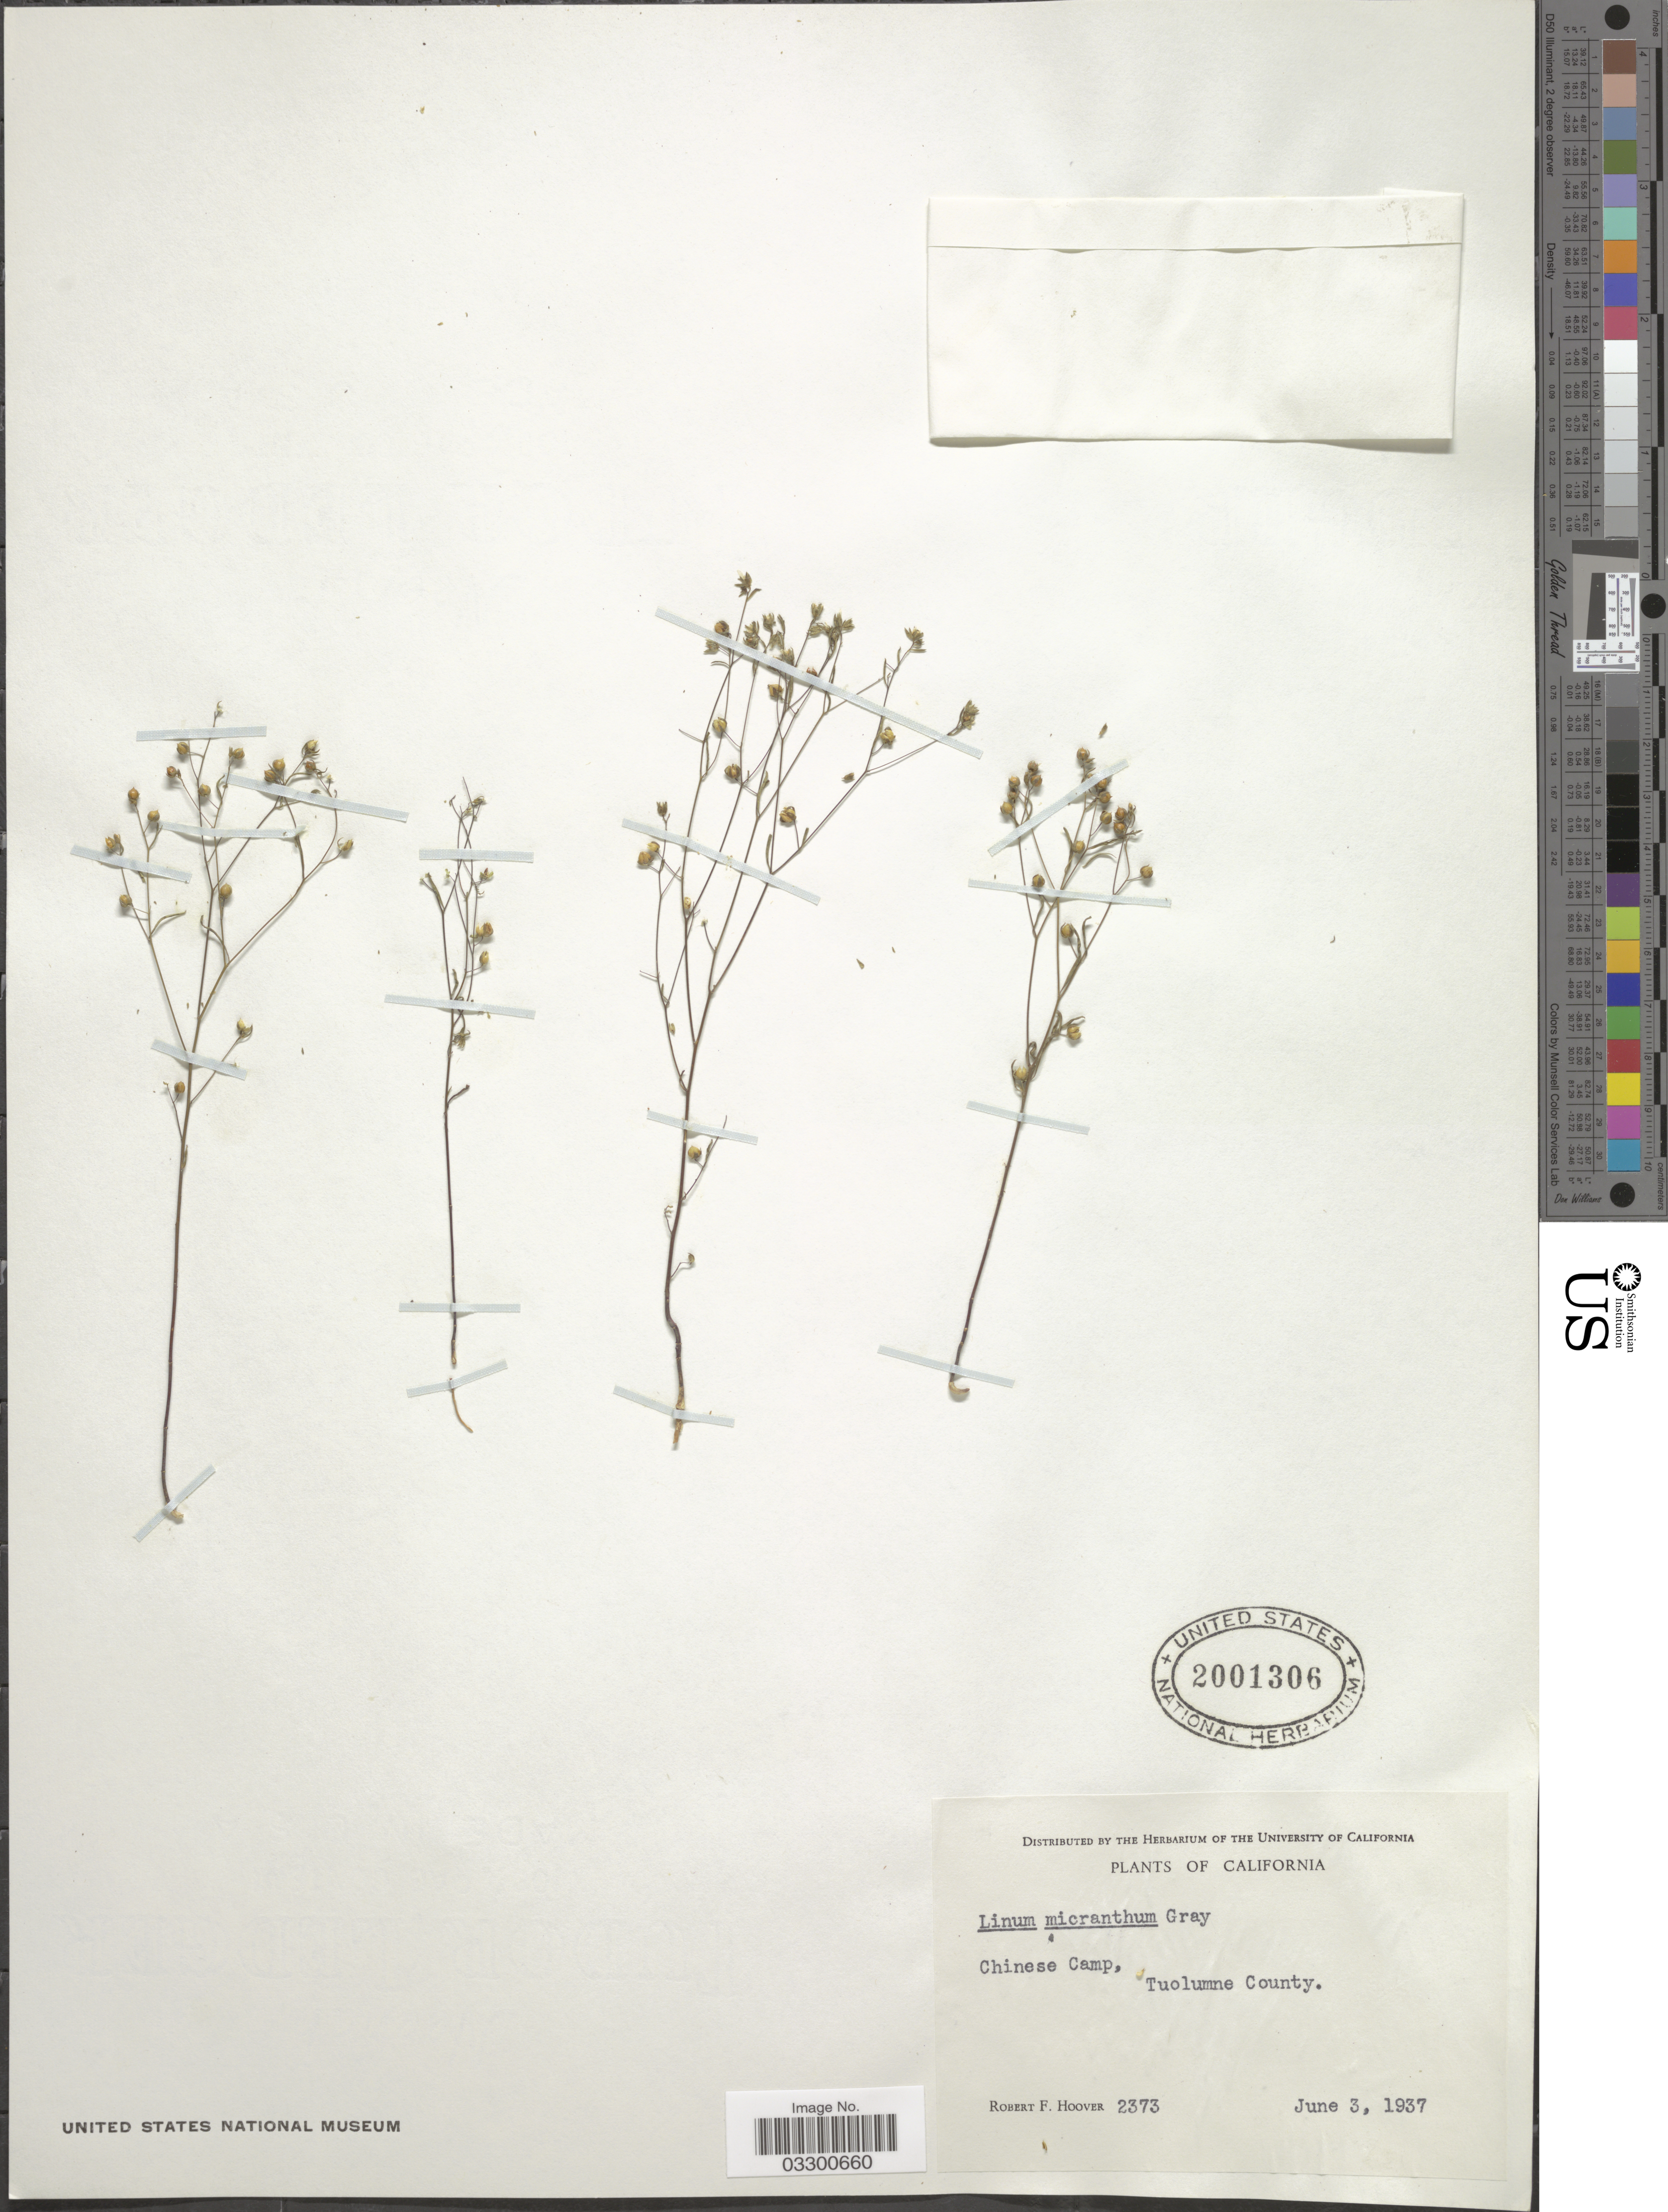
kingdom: Plantae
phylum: Tracheophyta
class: Magnoliopsida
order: Malpighiales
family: Linaceae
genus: Hesperolinon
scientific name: Hesperolinon micranthum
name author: (A. Gray) Small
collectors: R. F. Hoover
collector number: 2373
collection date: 1937-06-03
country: United States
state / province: California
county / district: Tuolumne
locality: Chinese Camp, Tuolumne County.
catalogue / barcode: US 2001306